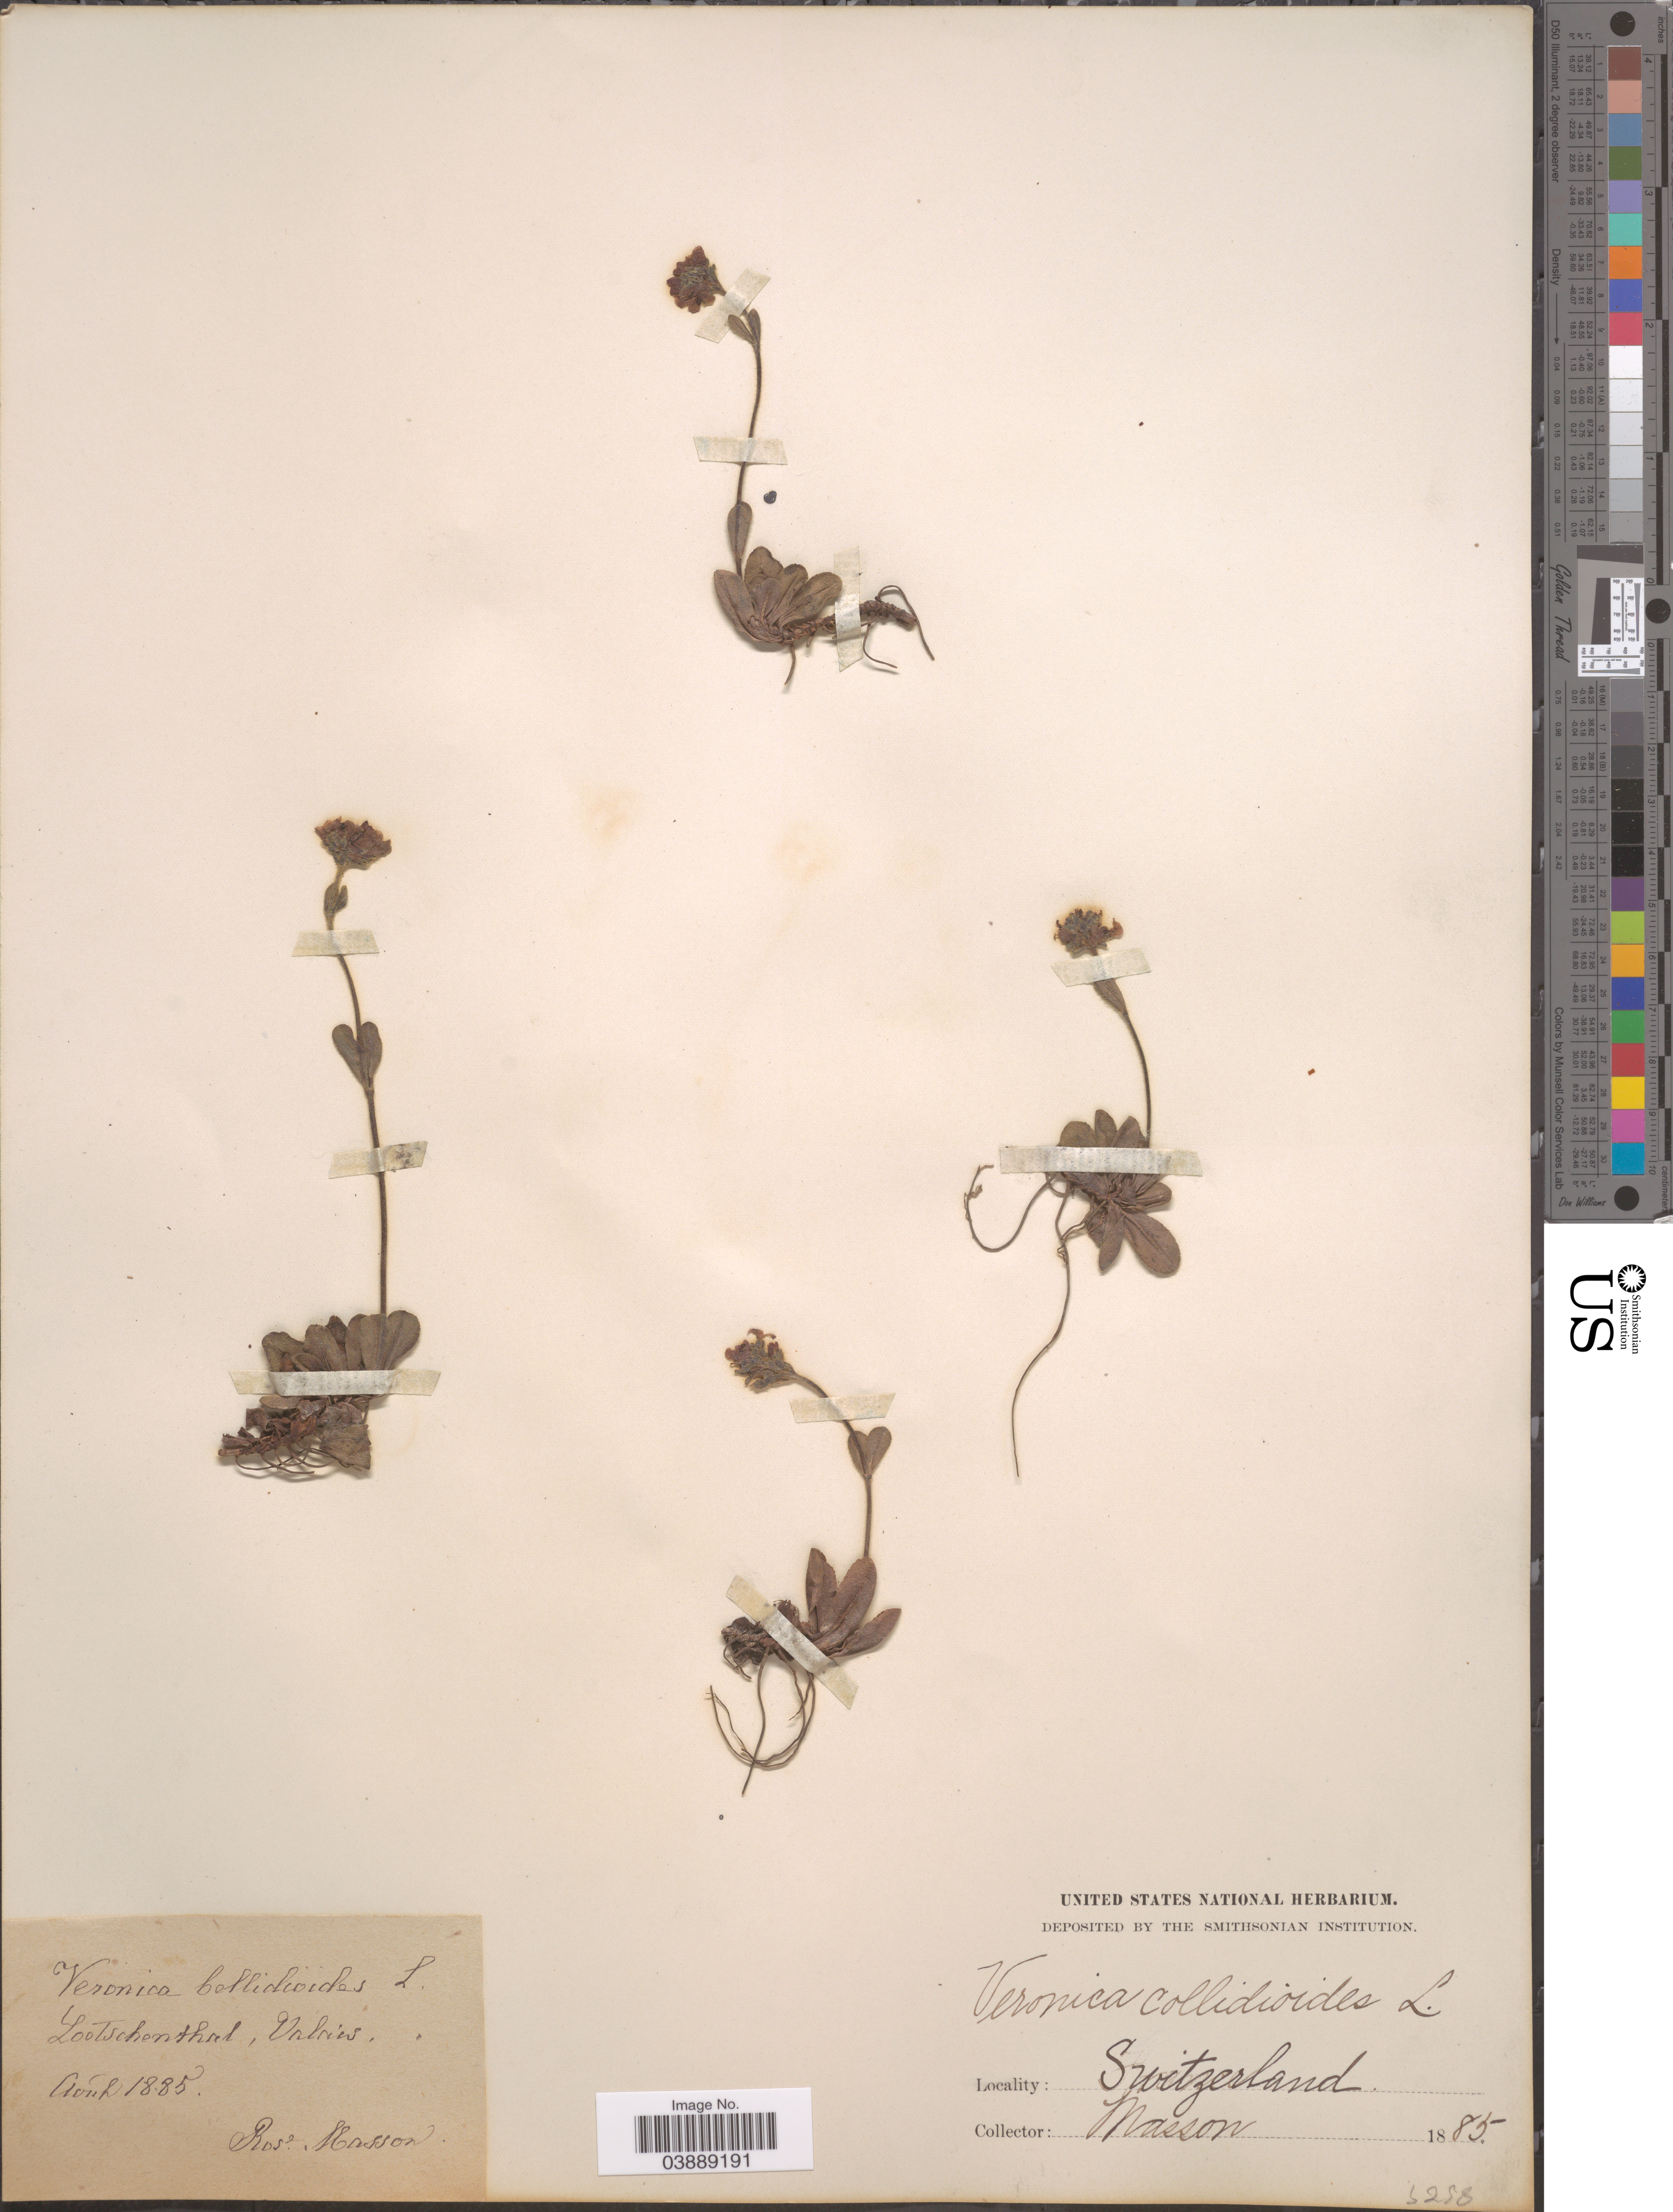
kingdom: Plantae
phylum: Tracheophyta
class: Magnoliopsida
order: Lamiales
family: Plantaginaceae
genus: Veronica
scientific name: Veronica bellidioides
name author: L.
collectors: R. Masson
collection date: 1885-08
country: Switzerland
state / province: Valais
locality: Looschental.